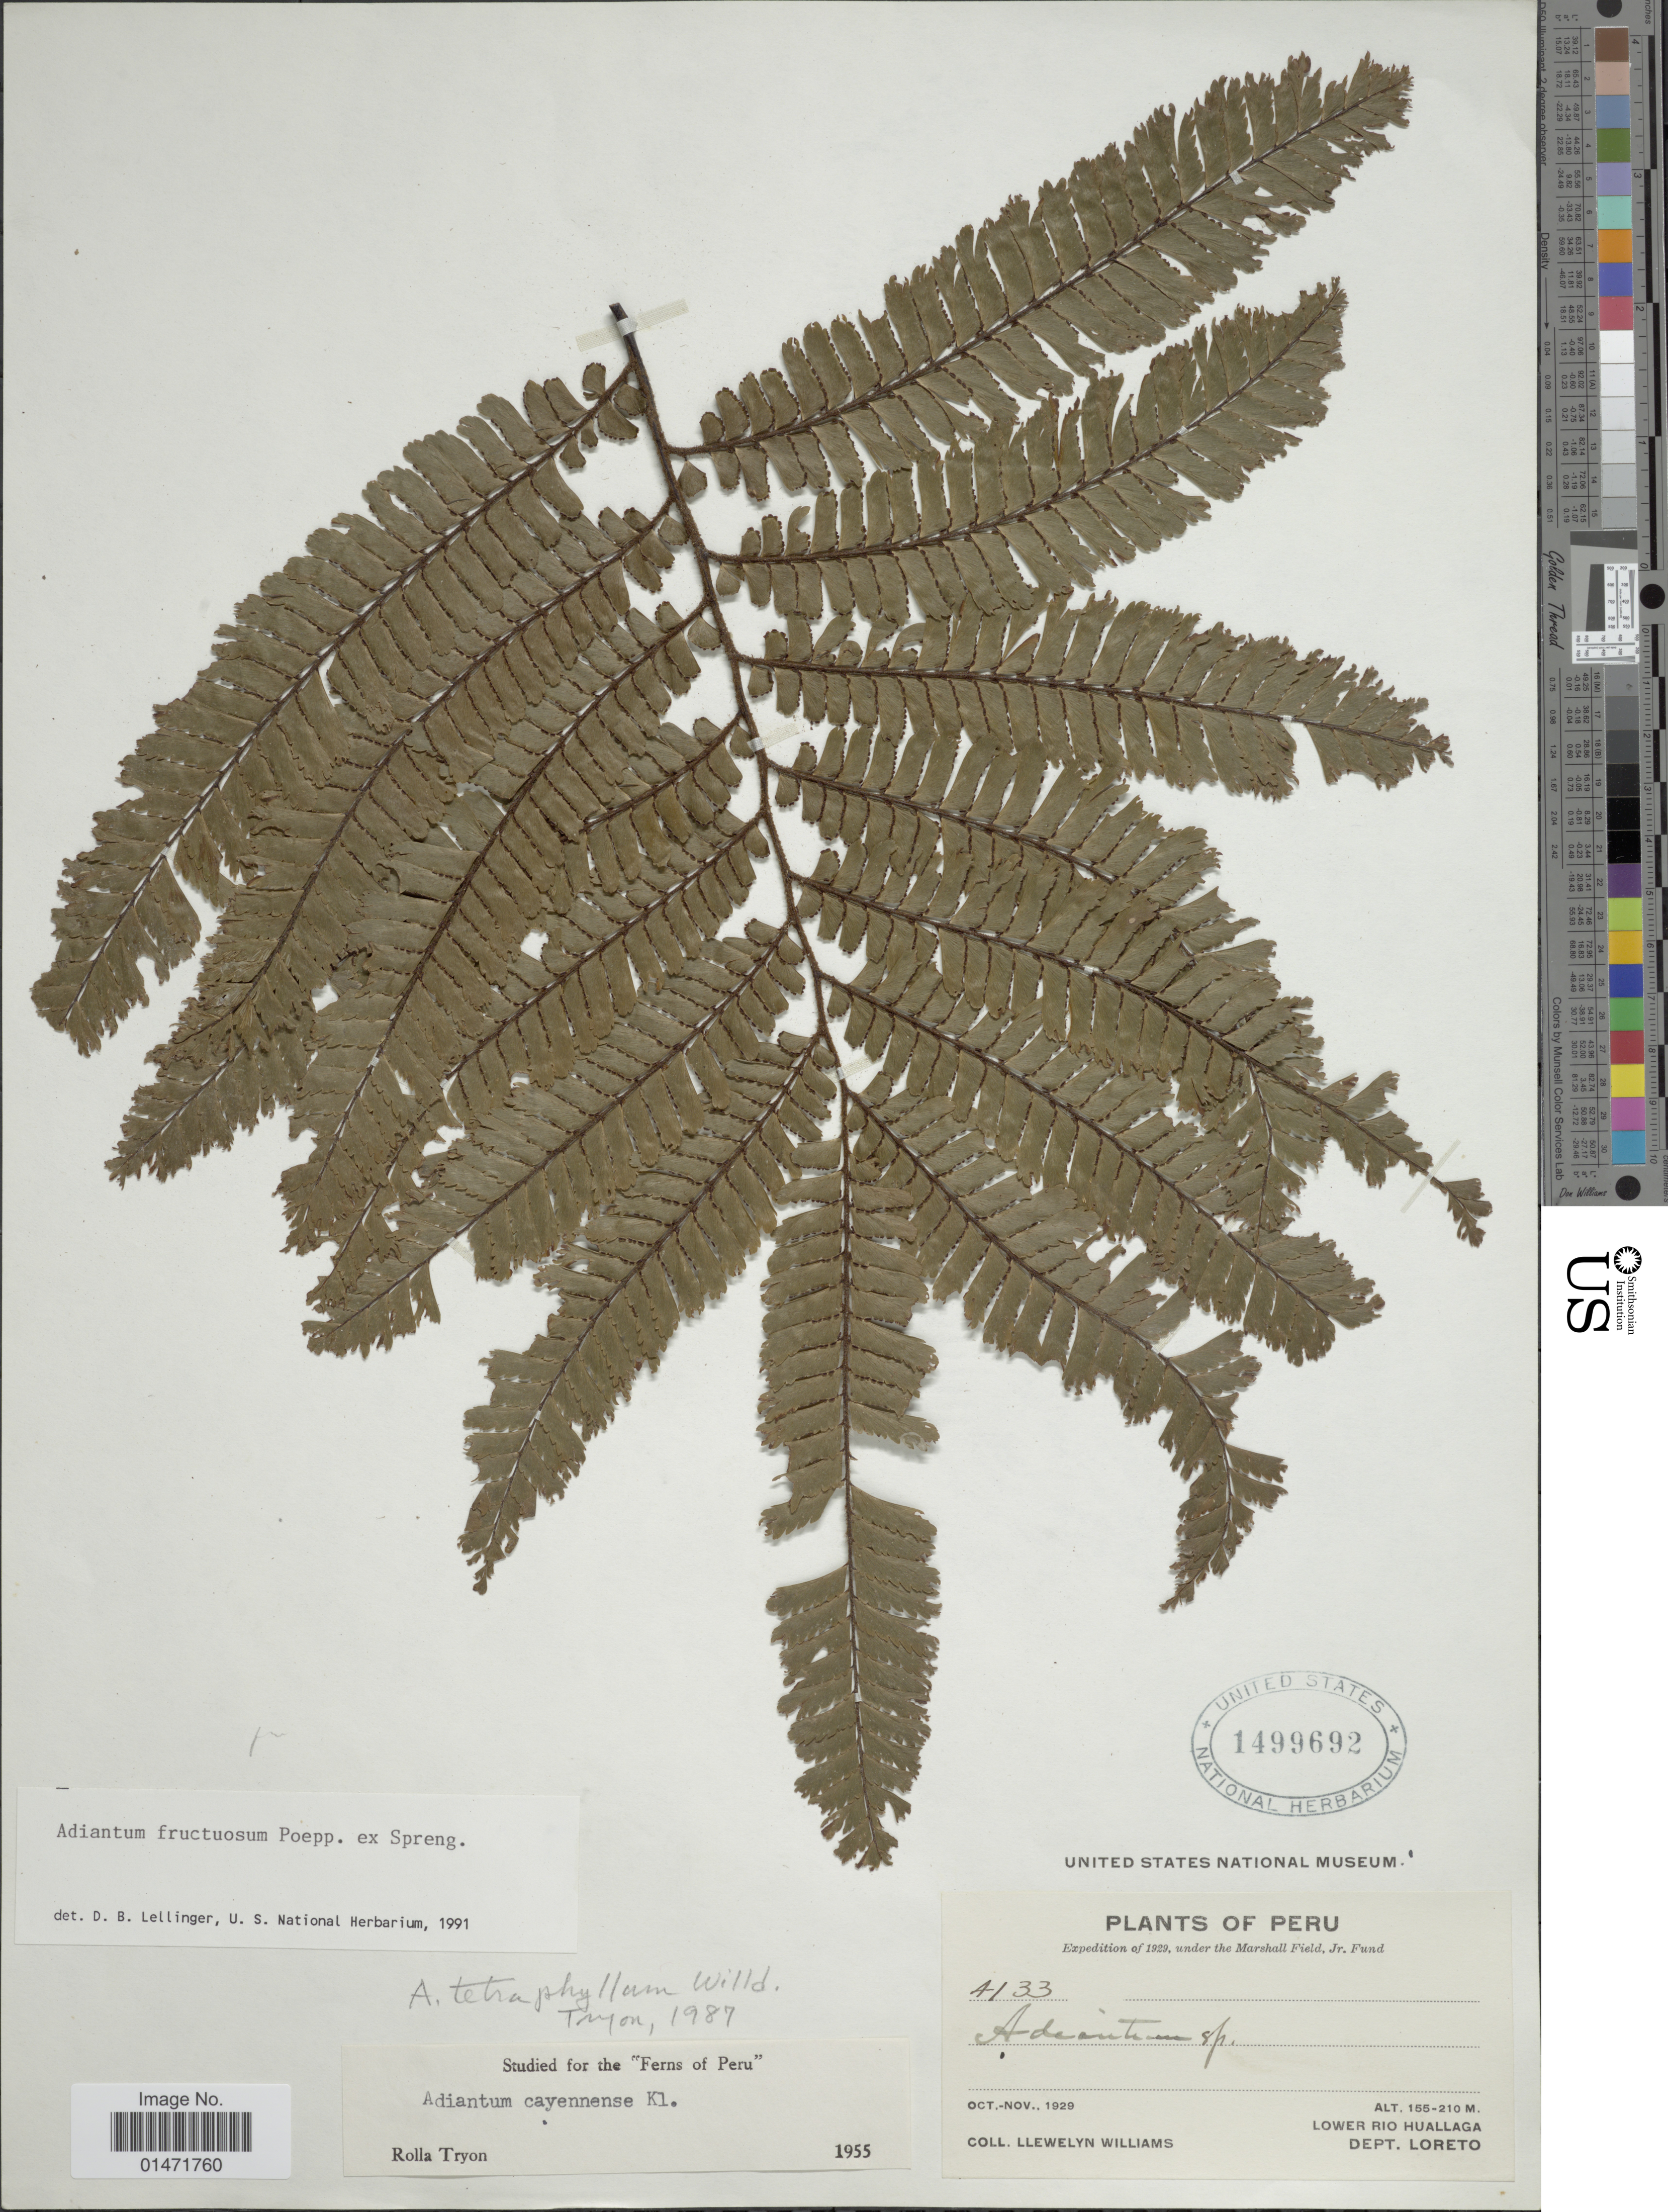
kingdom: Plantae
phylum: Tracheophyta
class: Polypodiopsida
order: Polypodiales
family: Pteridaceae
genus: Adiantum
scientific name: Adiantum tetraphyllum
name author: Humb. & Bonpl. ex Willd.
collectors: Ll. Williams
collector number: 4133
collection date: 1929-10/1929-11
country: Peru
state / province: Loreto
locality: Lower Rio Huallaga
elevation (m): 155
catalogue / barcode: US 1499692